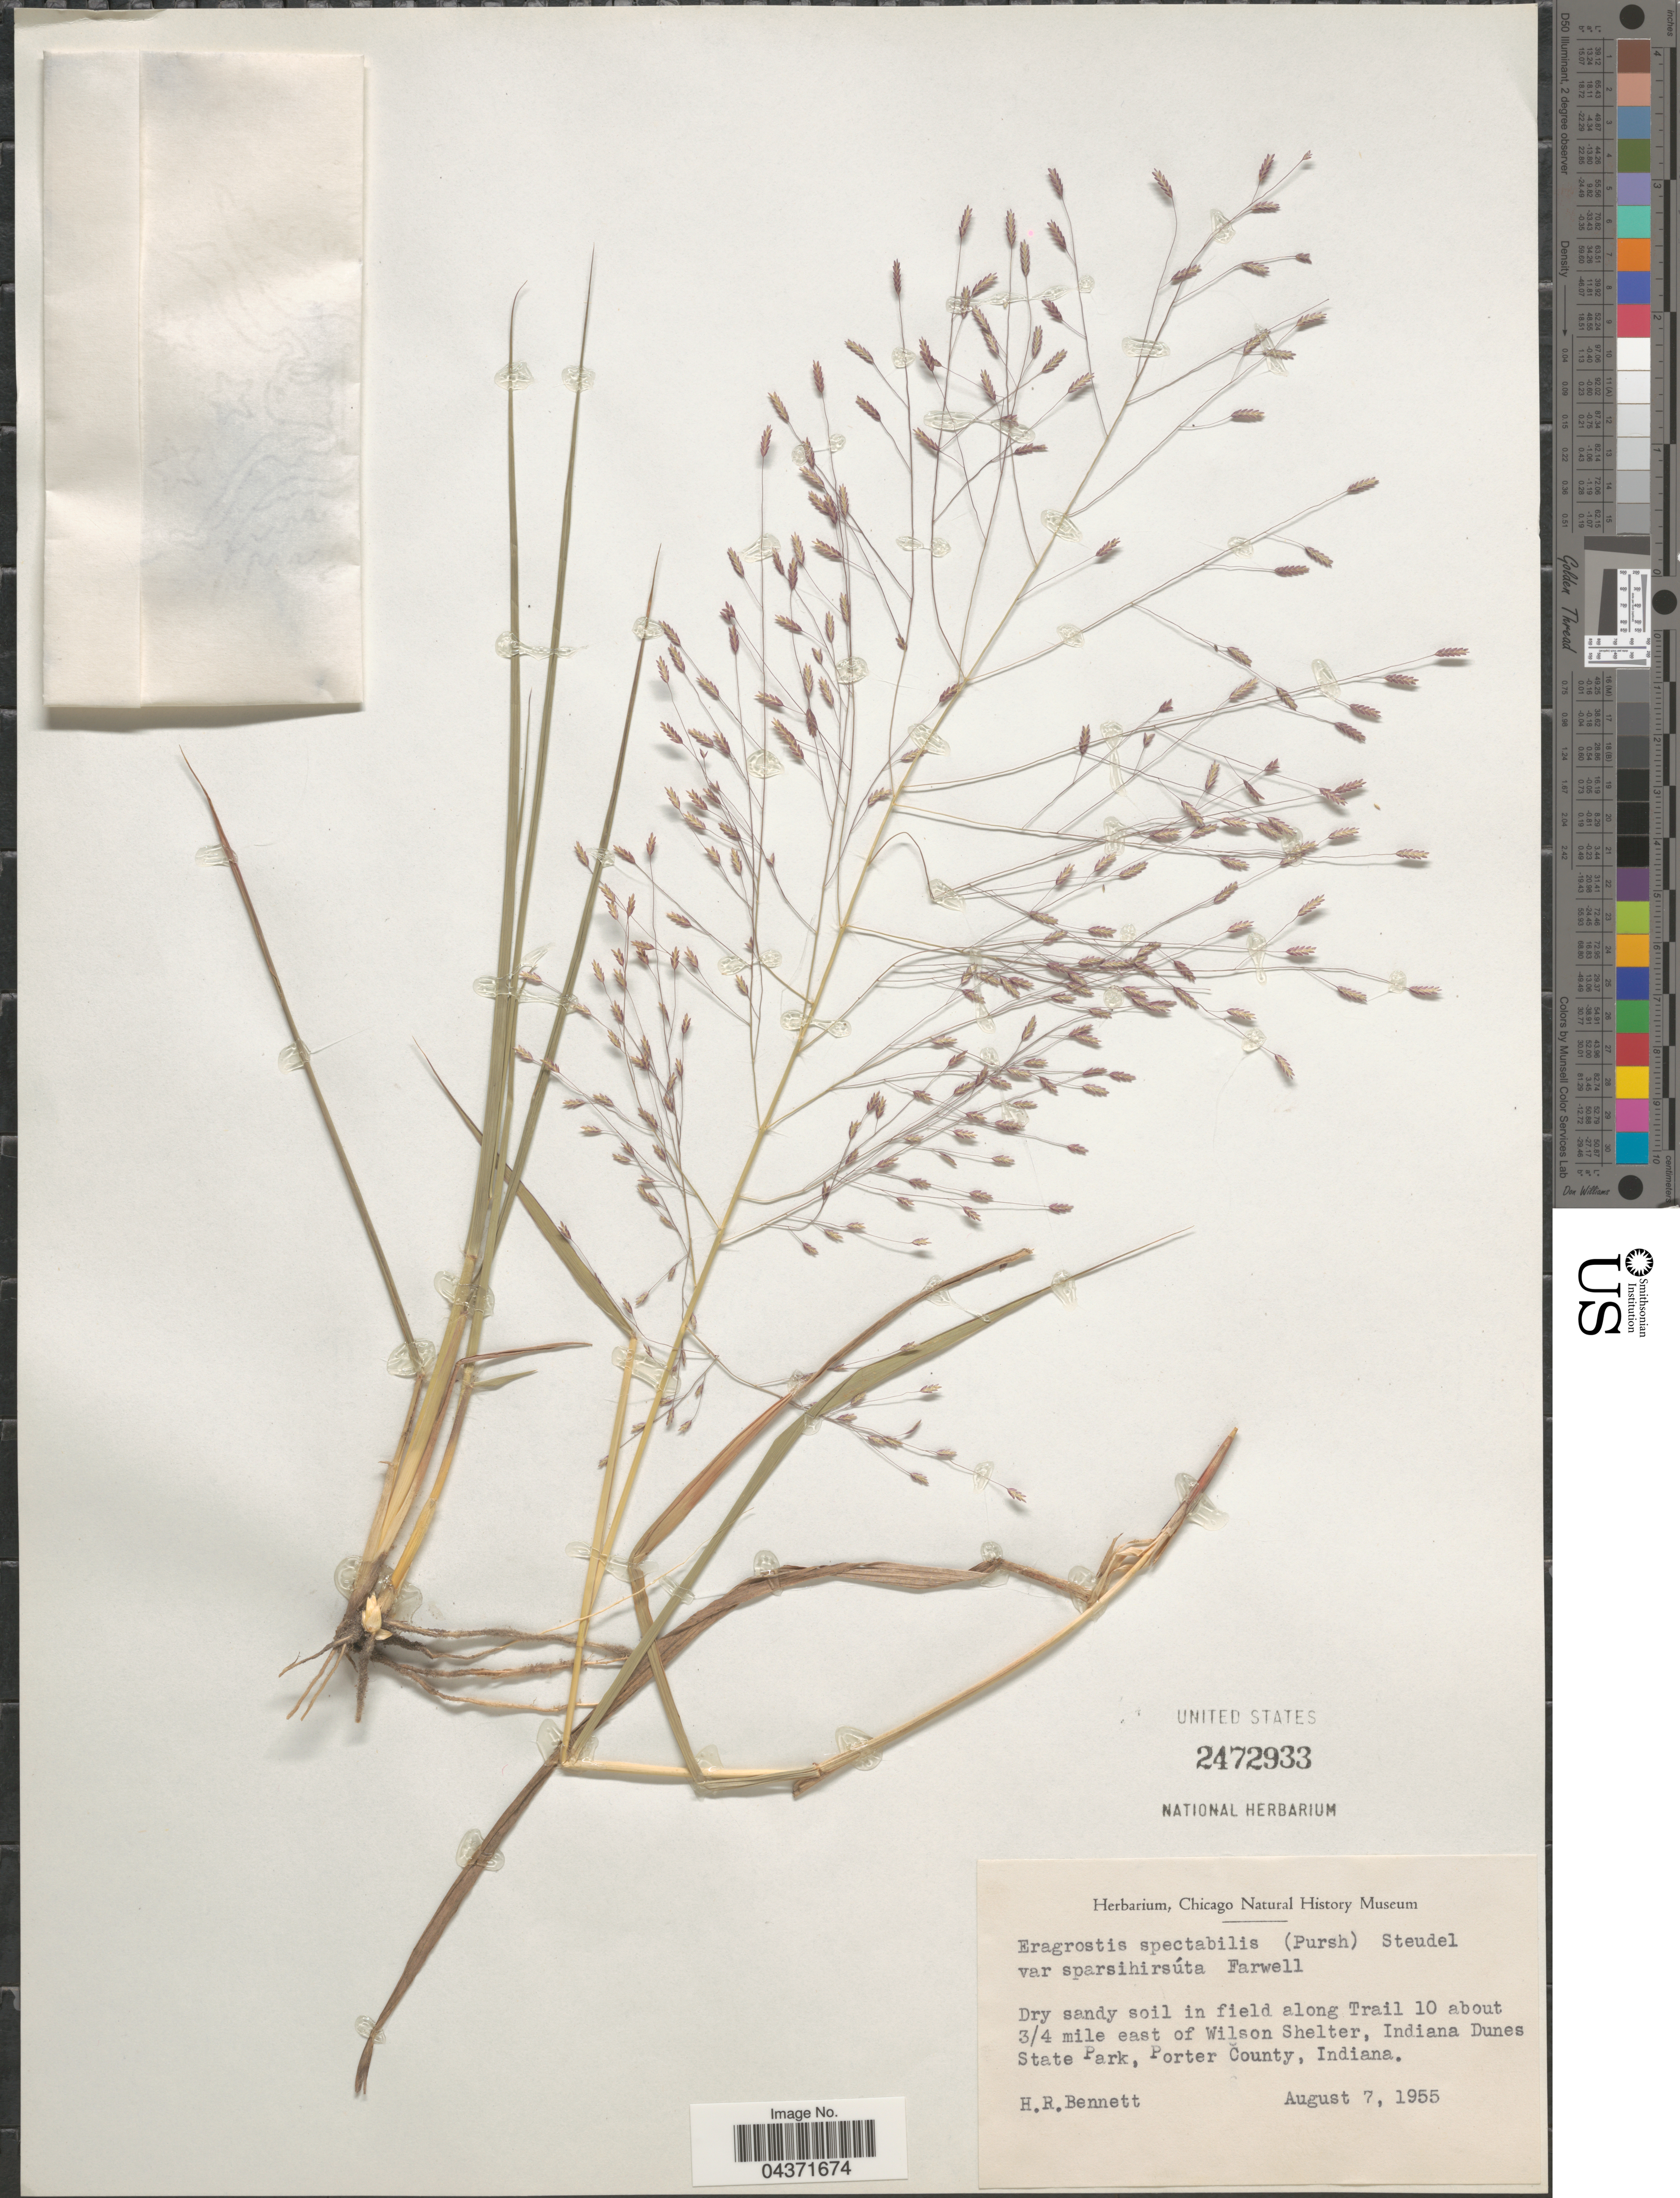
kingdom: Plantae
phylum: Tracheophyta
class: Liliopsida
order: Poales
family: Poaceae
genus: Eragrostis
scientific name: Eragrostis spectabilis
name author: (Pursh) Steud.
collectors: H. R. Bennett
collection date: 1955-08-07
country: United States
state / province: Indiana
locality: In field along Trail 10 about 3/4 mile east of Wilson Shelter, Indiana Dunes State Park, Porter County.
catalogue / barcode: US 2472933